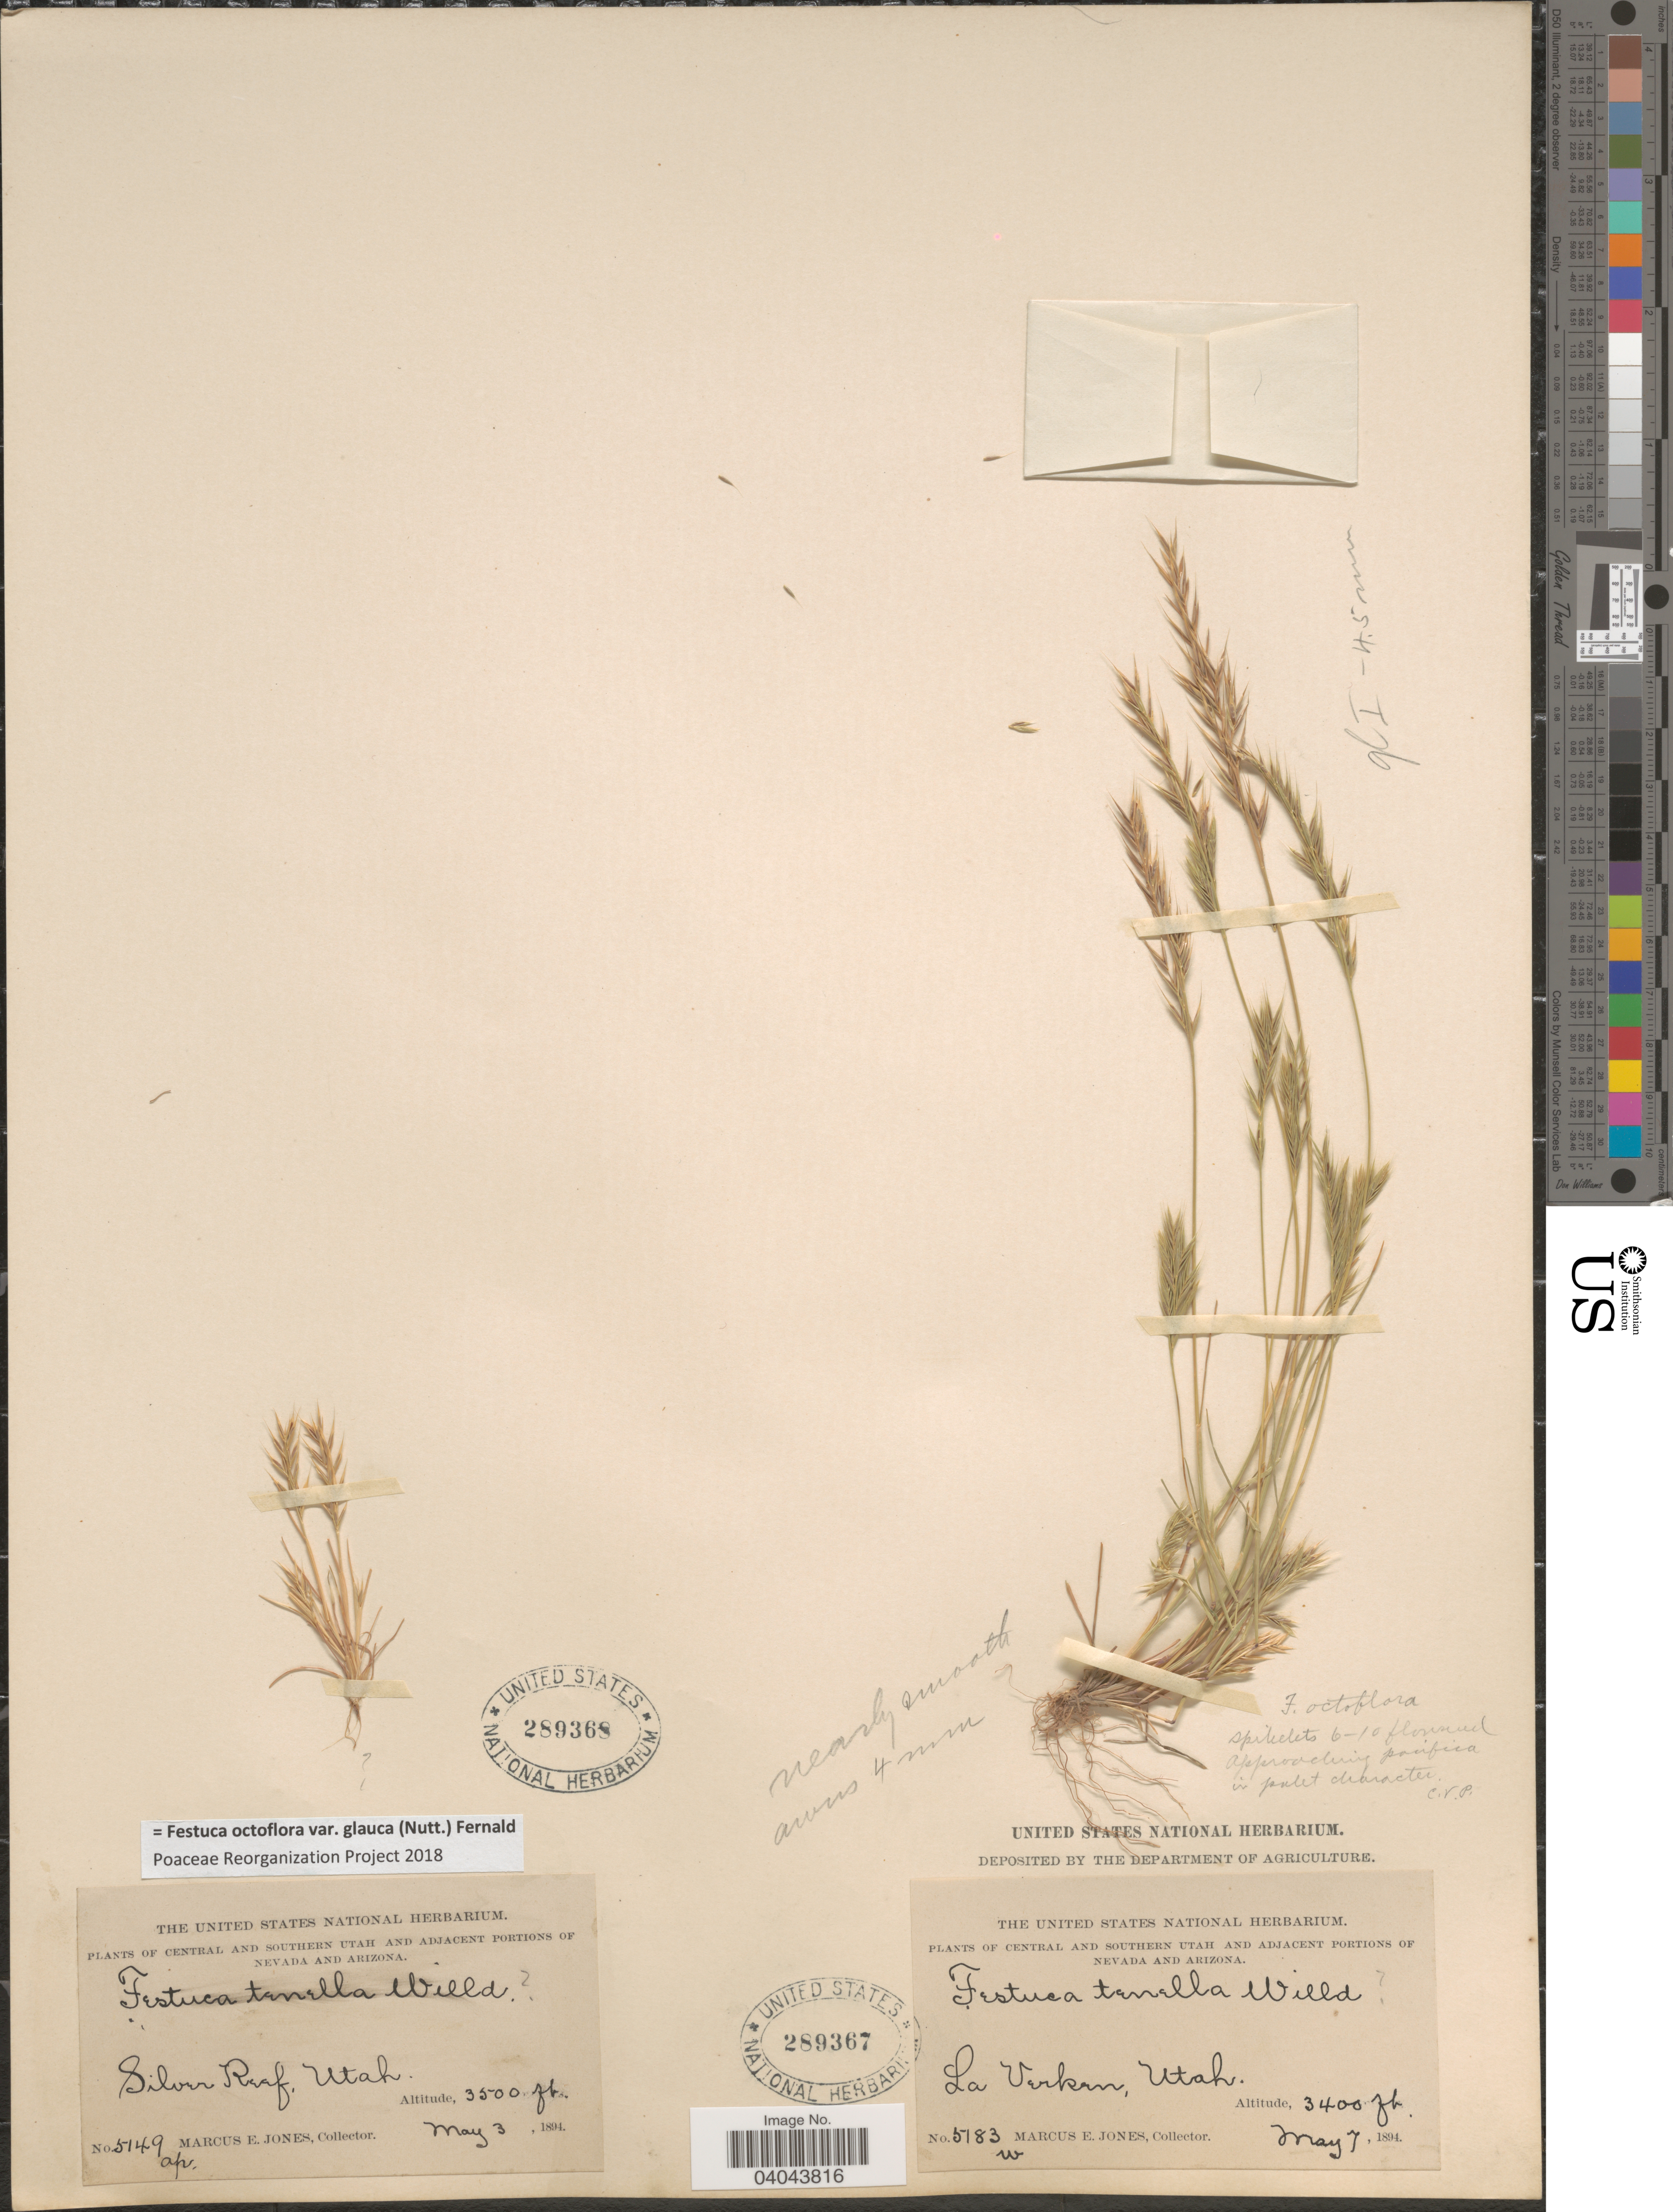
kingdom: Plantae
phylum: Tracheophyta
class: Liliopsida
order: Poales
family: Poaceae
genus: Festuca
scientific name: Festuca octoflora var. glauca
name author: (Nutt.) Fernald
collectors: M. E. Jones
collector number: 5149ap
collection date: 1894-05-03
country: United States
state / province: Utah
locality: Central and Southern Utah. Silver Reef.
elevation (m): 1067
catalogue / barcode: US 289368